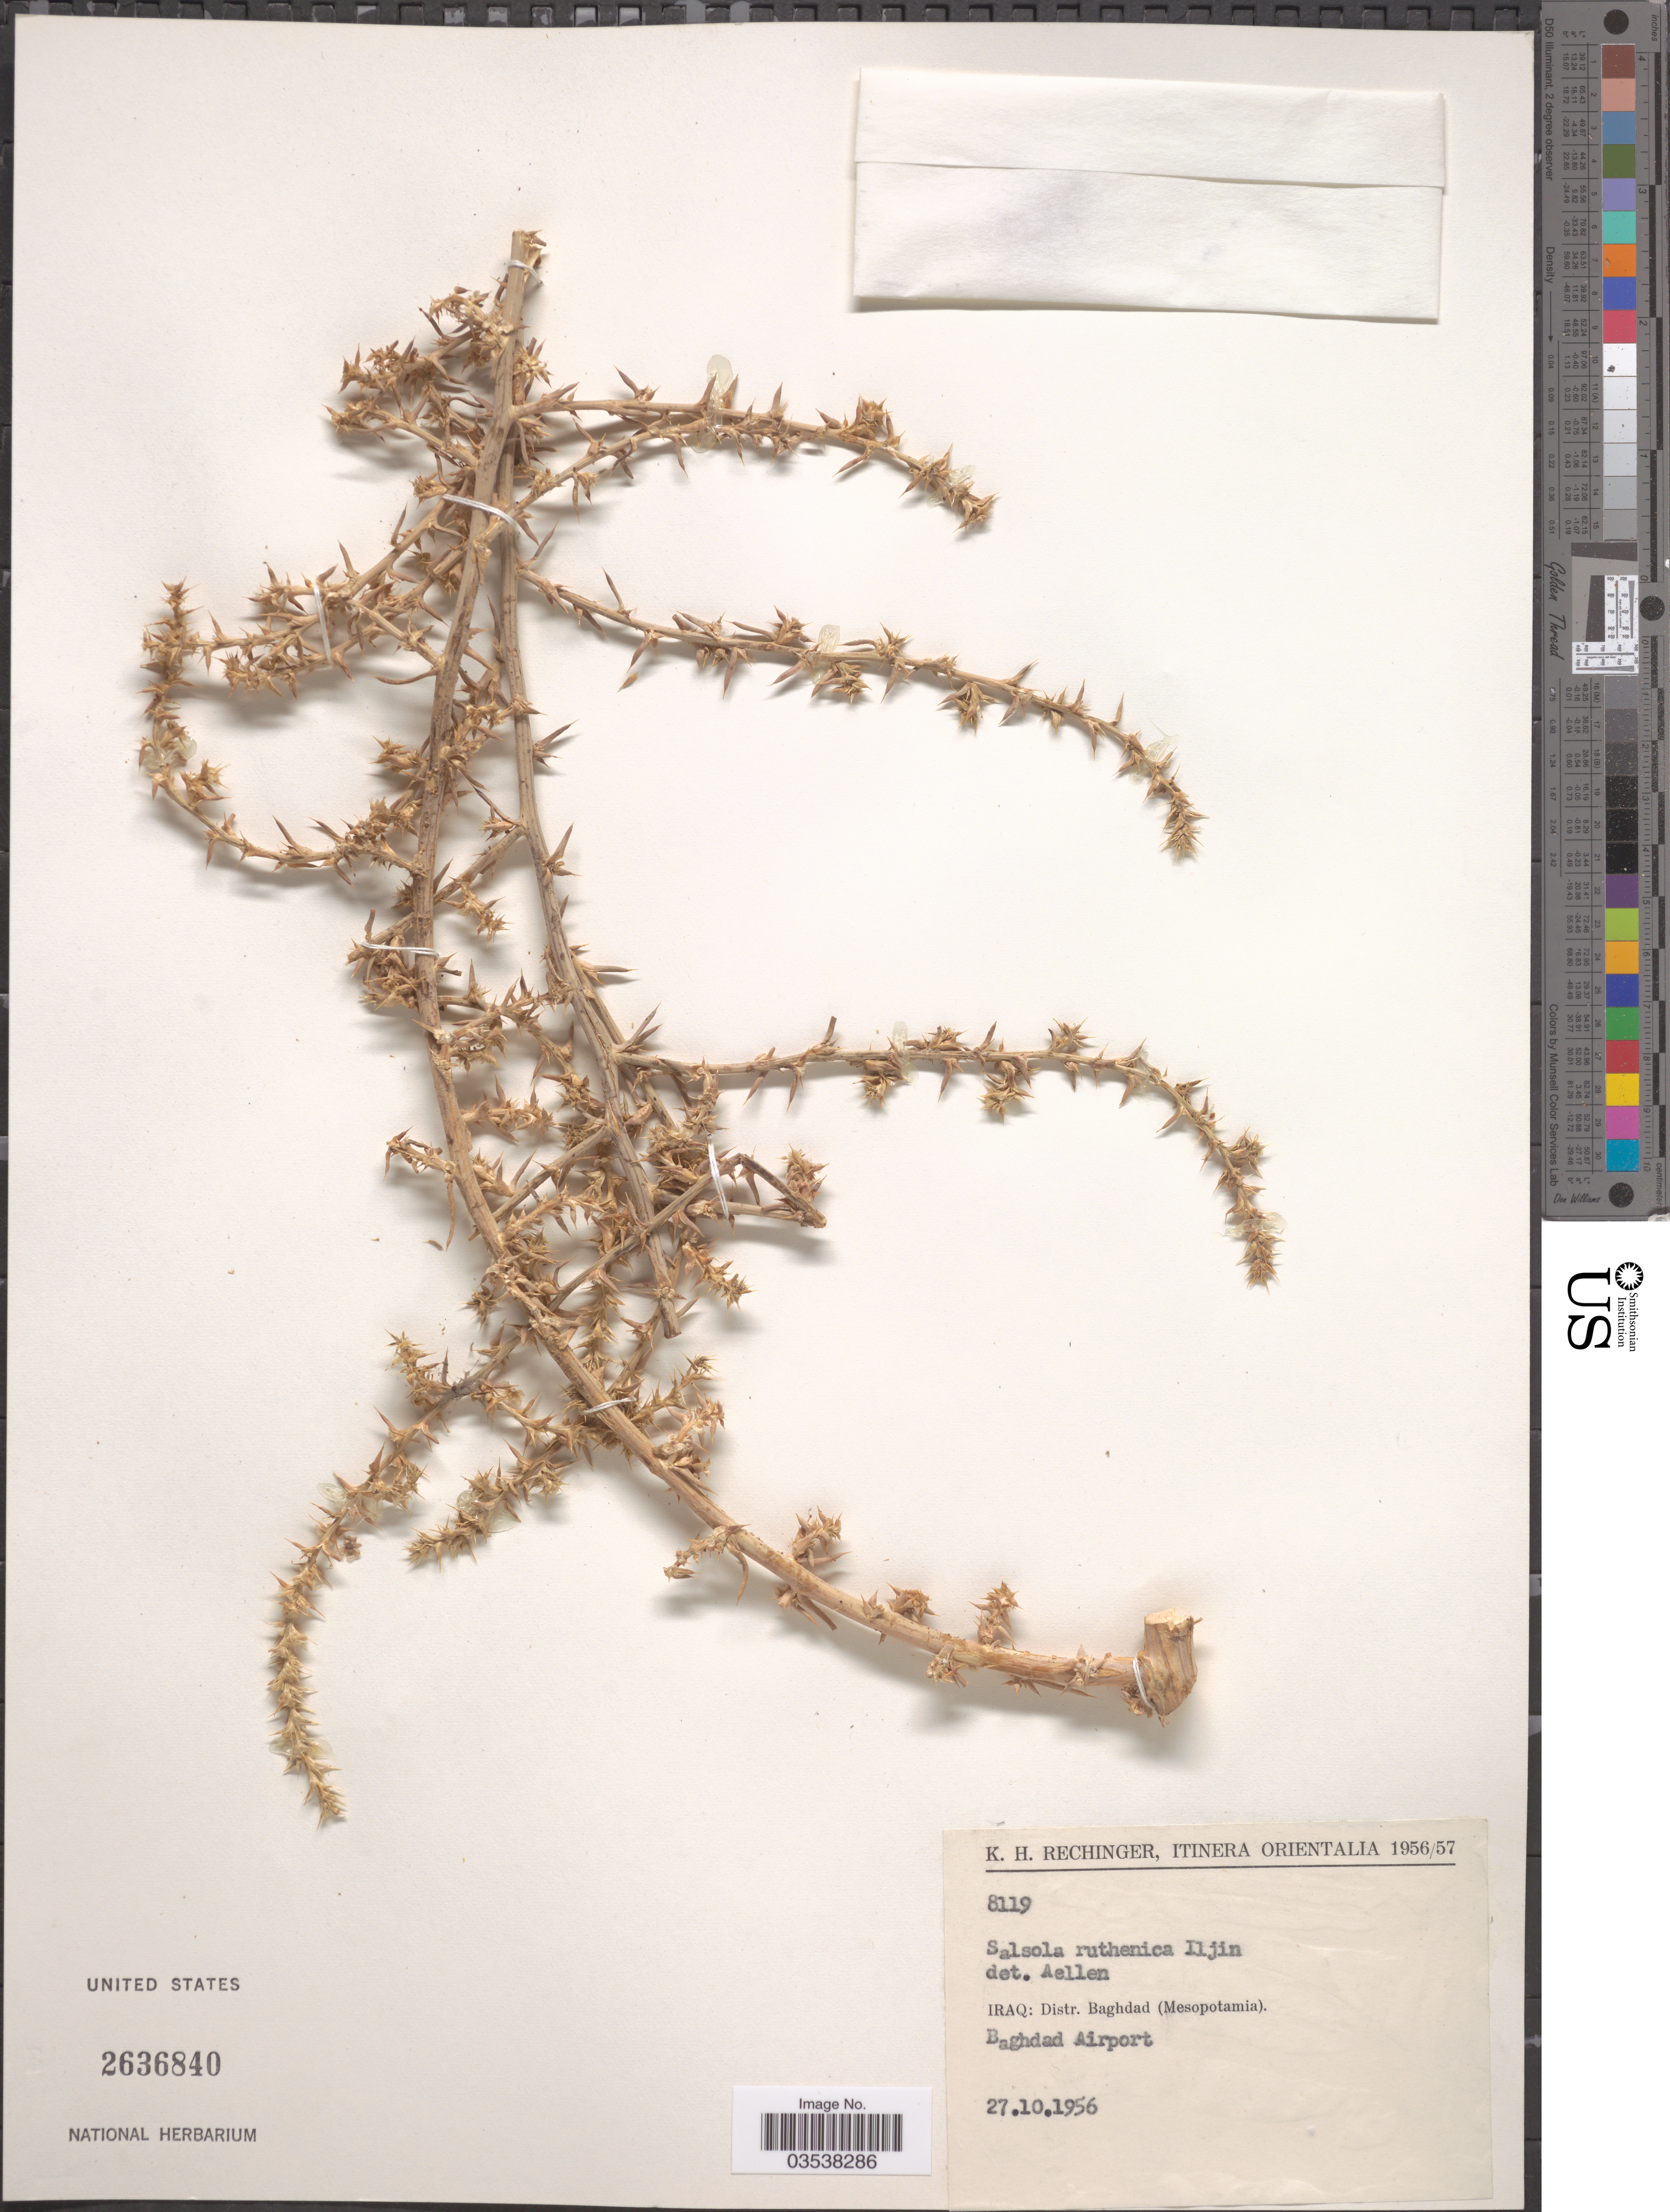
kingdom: Plantae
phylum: Tracheophyta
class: Magnoliopsida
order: Caryophyllales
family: Amaranthaceae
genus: Salsola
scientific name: Salsola tragus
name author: L.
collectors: K. H. Rechinger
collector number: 8119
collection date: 1956-10-27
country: Iraq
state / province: Baghdad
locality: Orientalia. Distr. Baghdad (Mesopotamia). Baghdad Airport.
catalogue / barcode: US 2636840